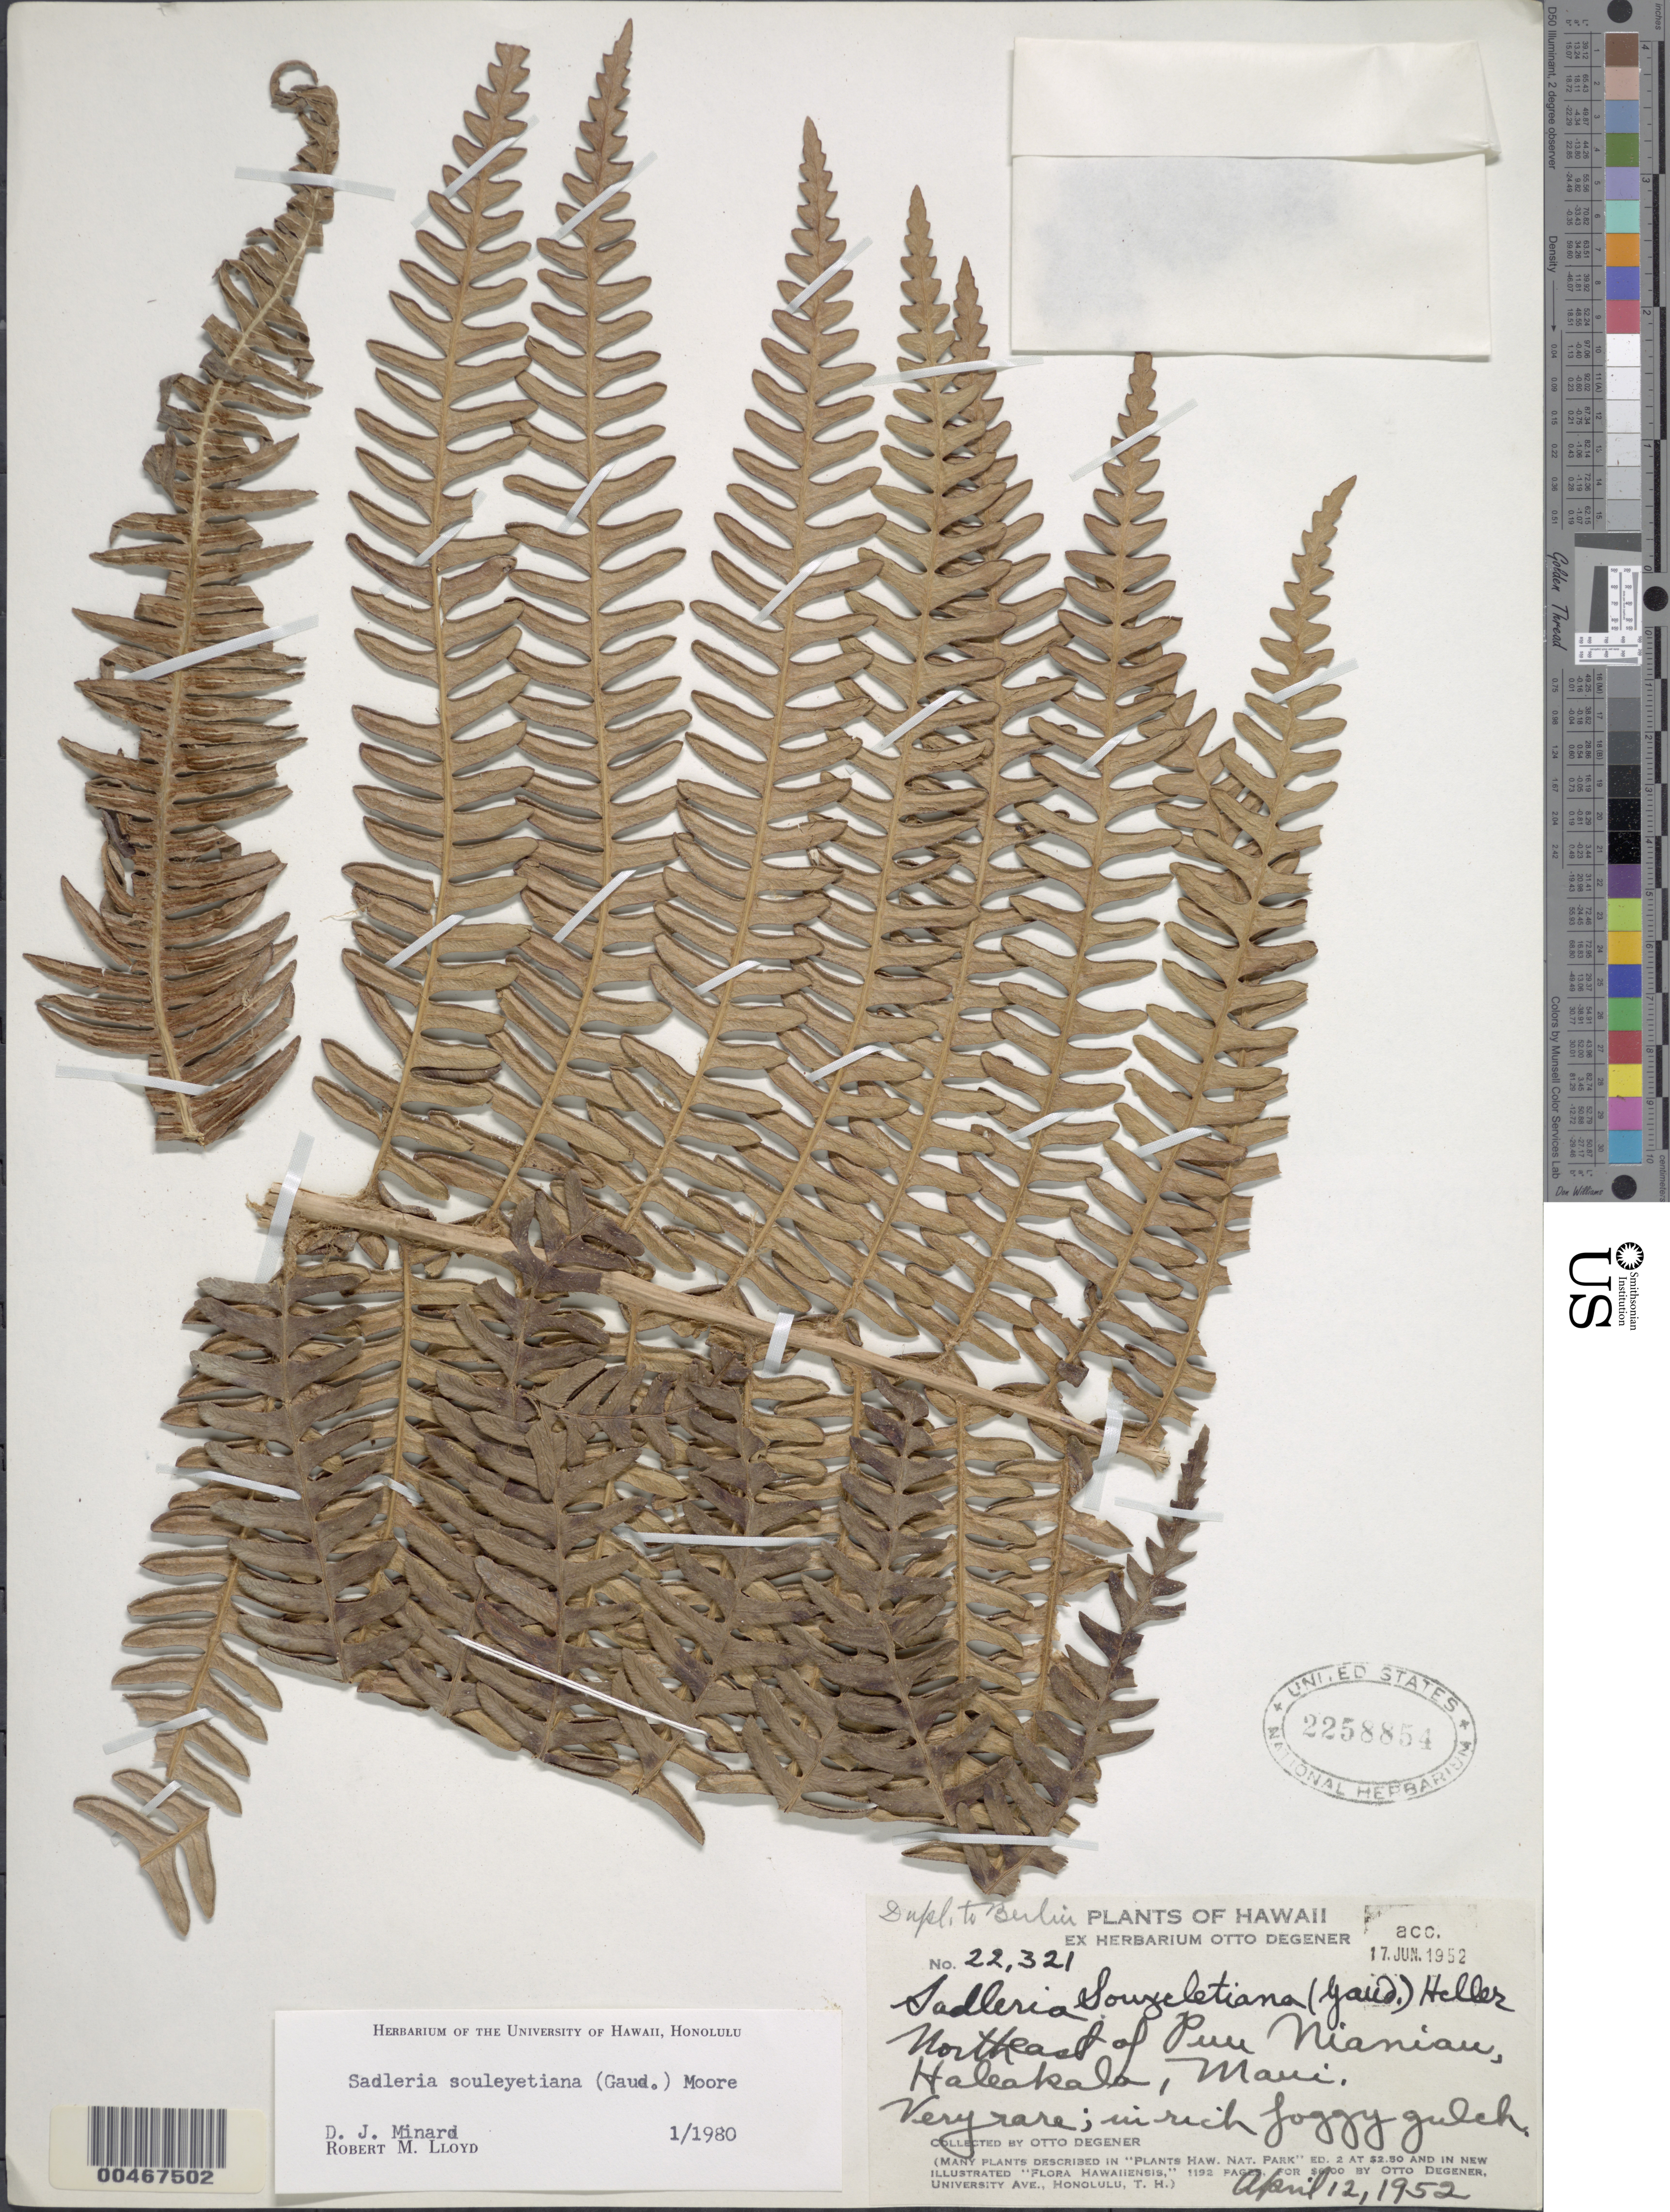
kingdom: Plantae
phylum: Tracheophyta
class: Polypodiopsida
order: Polypodiales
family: Blechnaceae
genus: Sadleria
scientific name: Sadleria souleytiana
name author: (Gaudich.) T. Moore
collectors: O. Degener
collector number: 22321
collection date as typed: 12 Apr 1952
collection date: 1952-04-12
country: United States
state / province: Hawaii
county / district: Maui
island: Maui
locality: NE of Puu Niauiau, Haleakala, Maui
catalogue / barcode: US 2258854